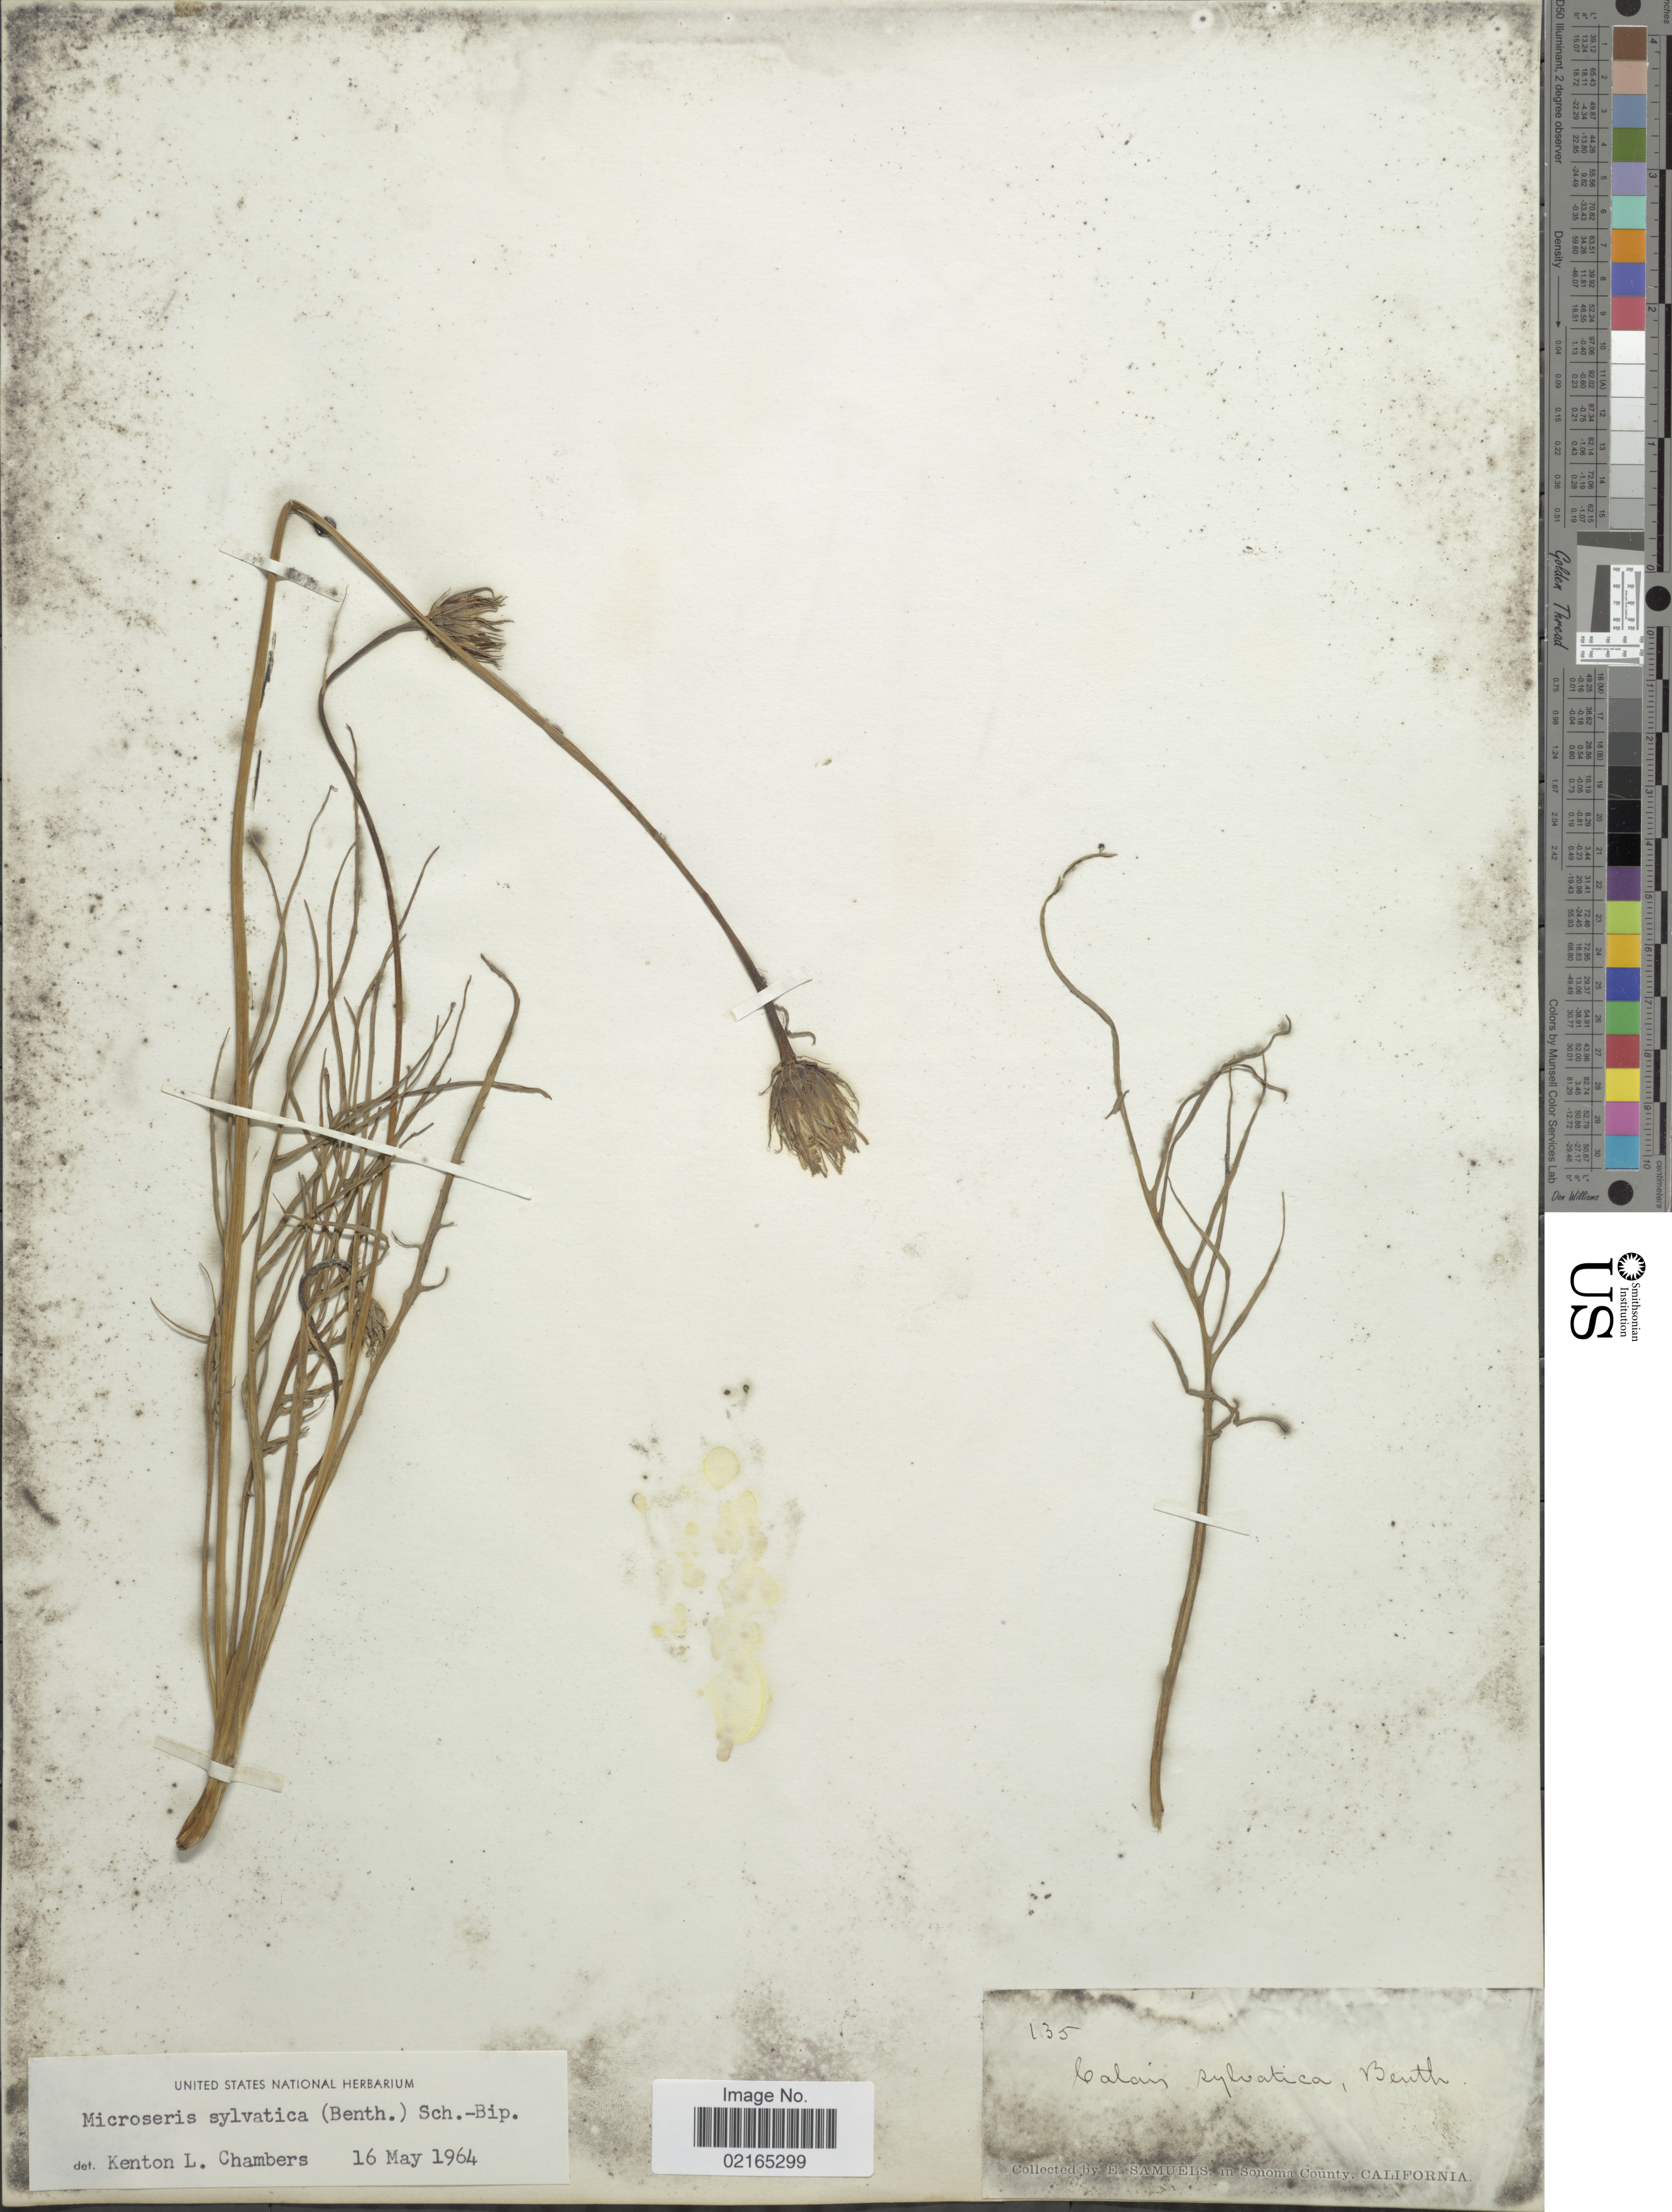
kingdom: Plantae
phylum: Tracheophyta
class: Magnoliopsida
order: Asterales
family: Asteraceae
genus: Microseris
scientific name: Microseris sylvatica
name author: (Benth.) Sch. Bip.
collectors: E. Samuels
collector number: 135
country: United States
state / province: California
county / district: Sonoma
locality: Sonoma County